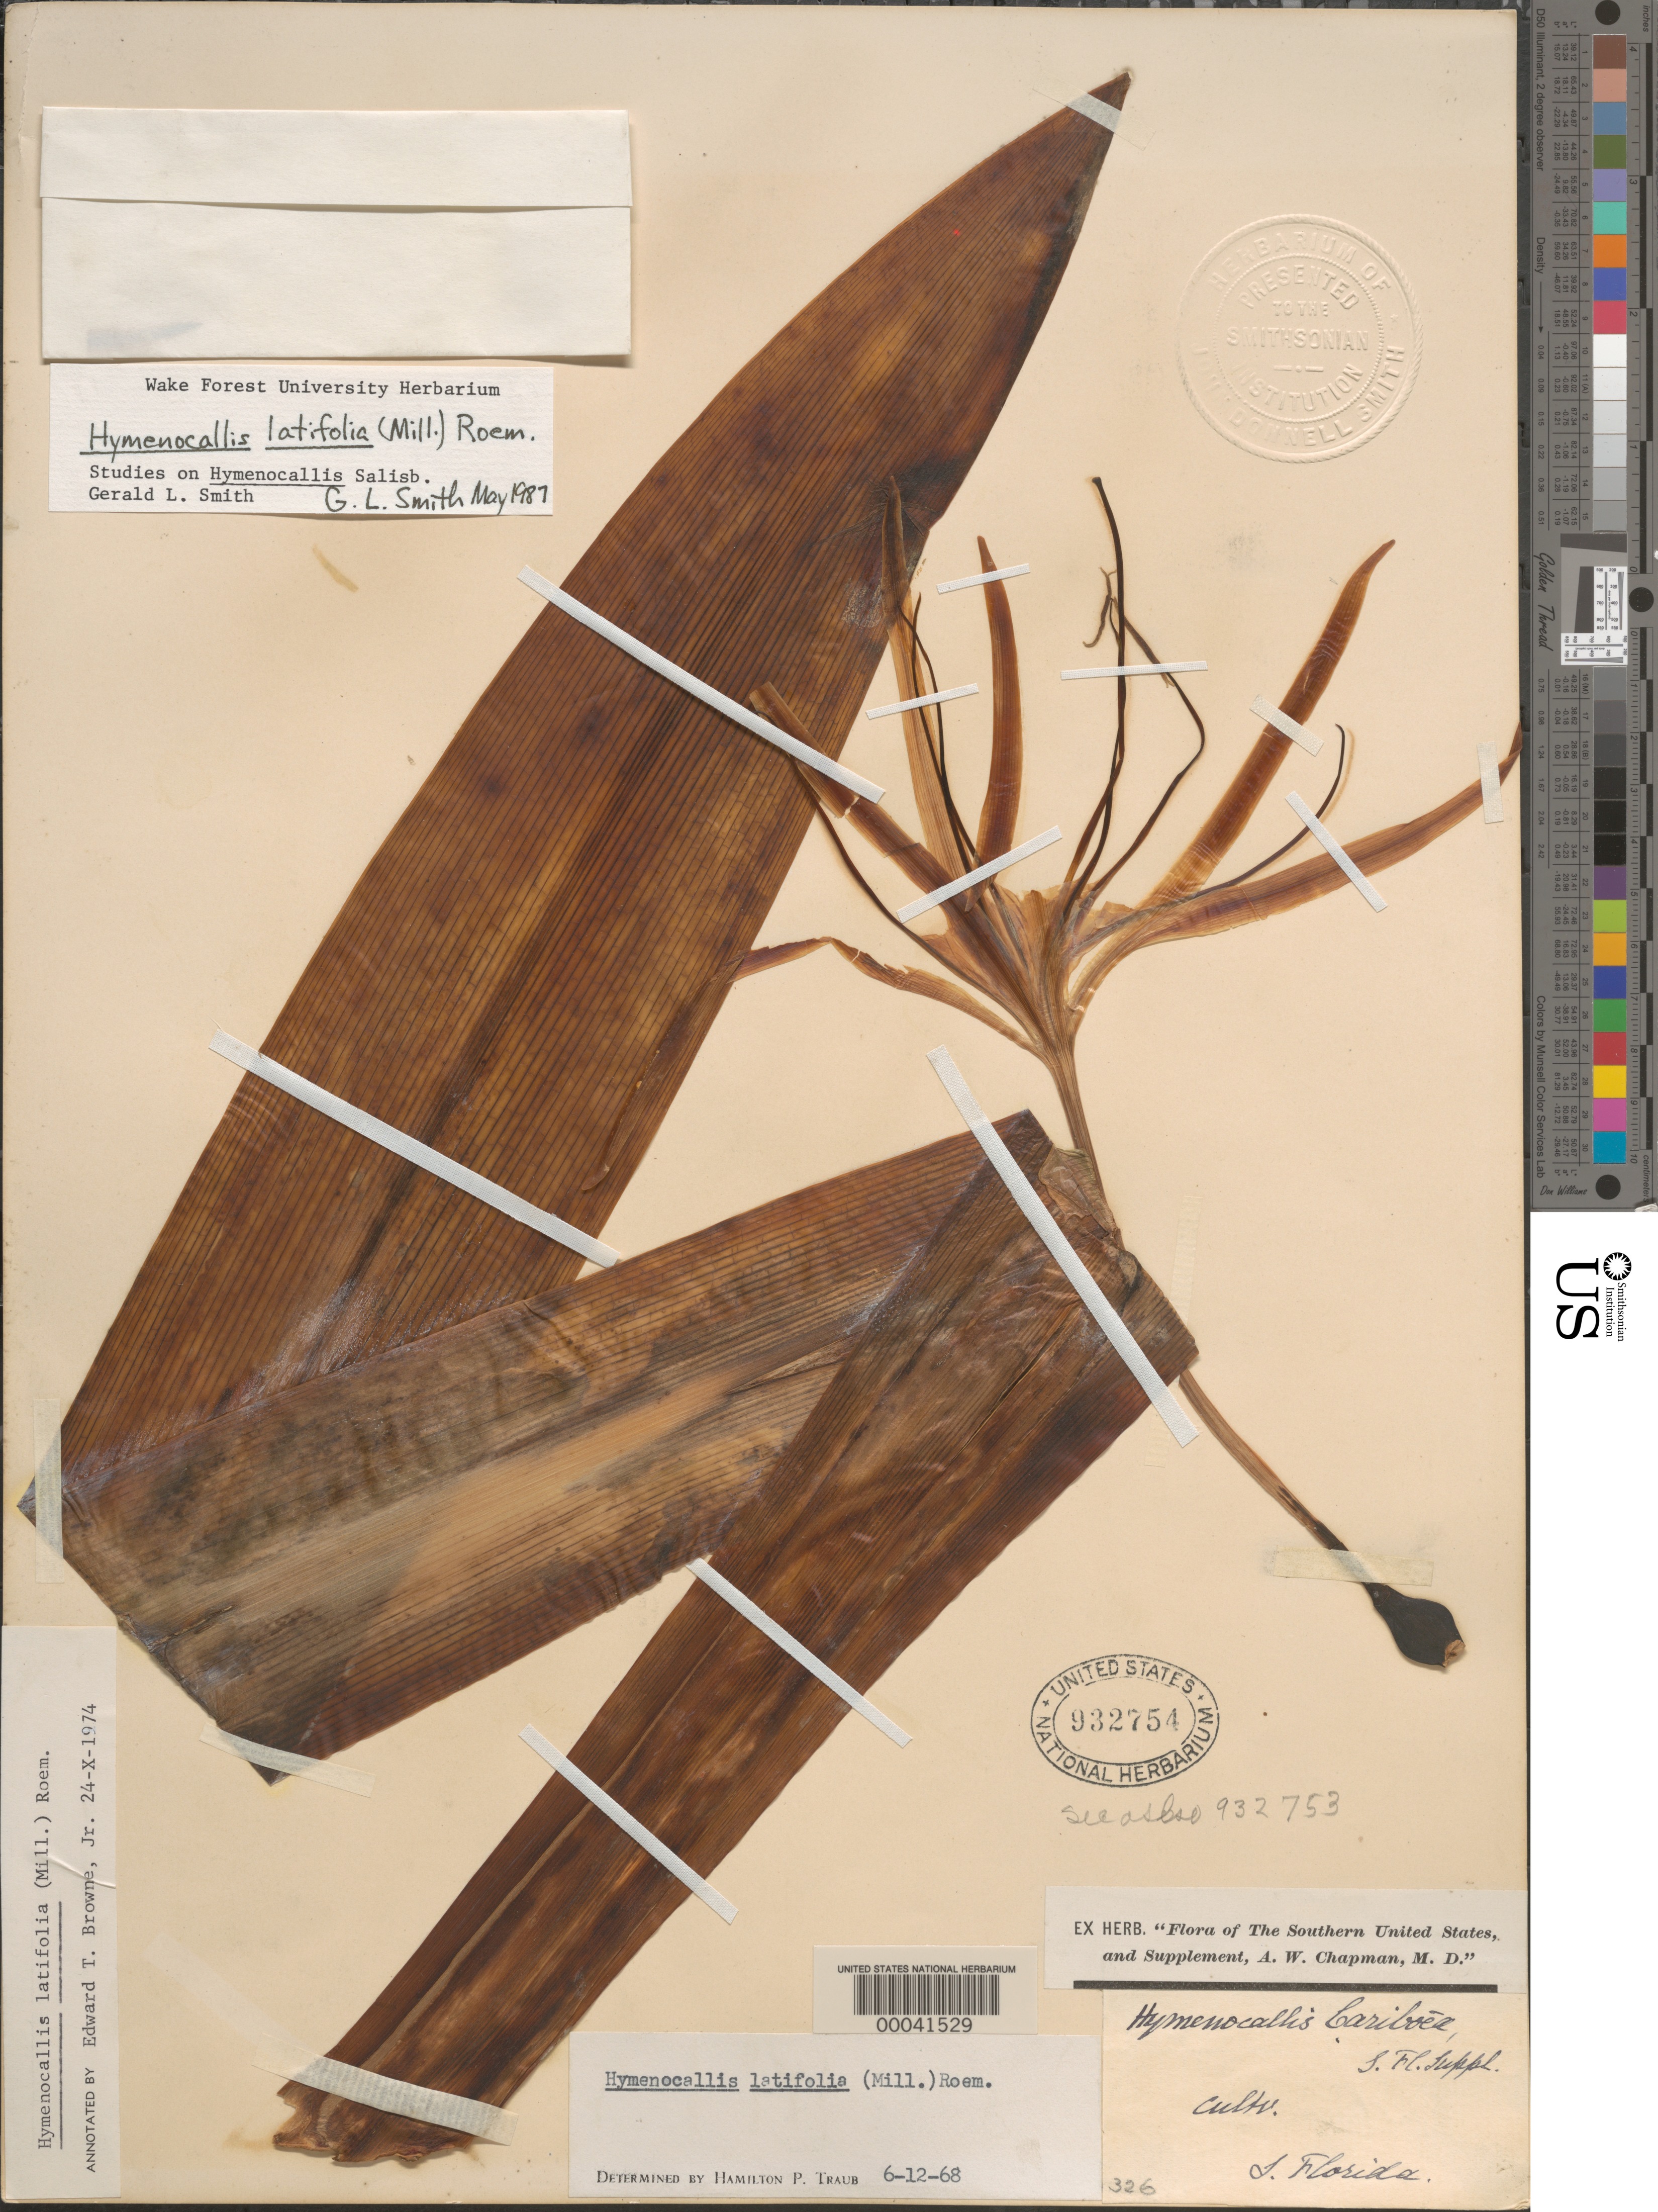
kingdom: Plantae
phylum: Tracheophyta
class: Liliopsida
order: Asparagales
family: Amaryllidaceae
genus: Hymenocallis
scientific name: Hymenocallis latifolia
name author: (Mill.) M. Roem.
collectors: A. W. Chapman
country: United States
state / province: Florida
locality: Southern florida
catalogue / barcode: US 932754